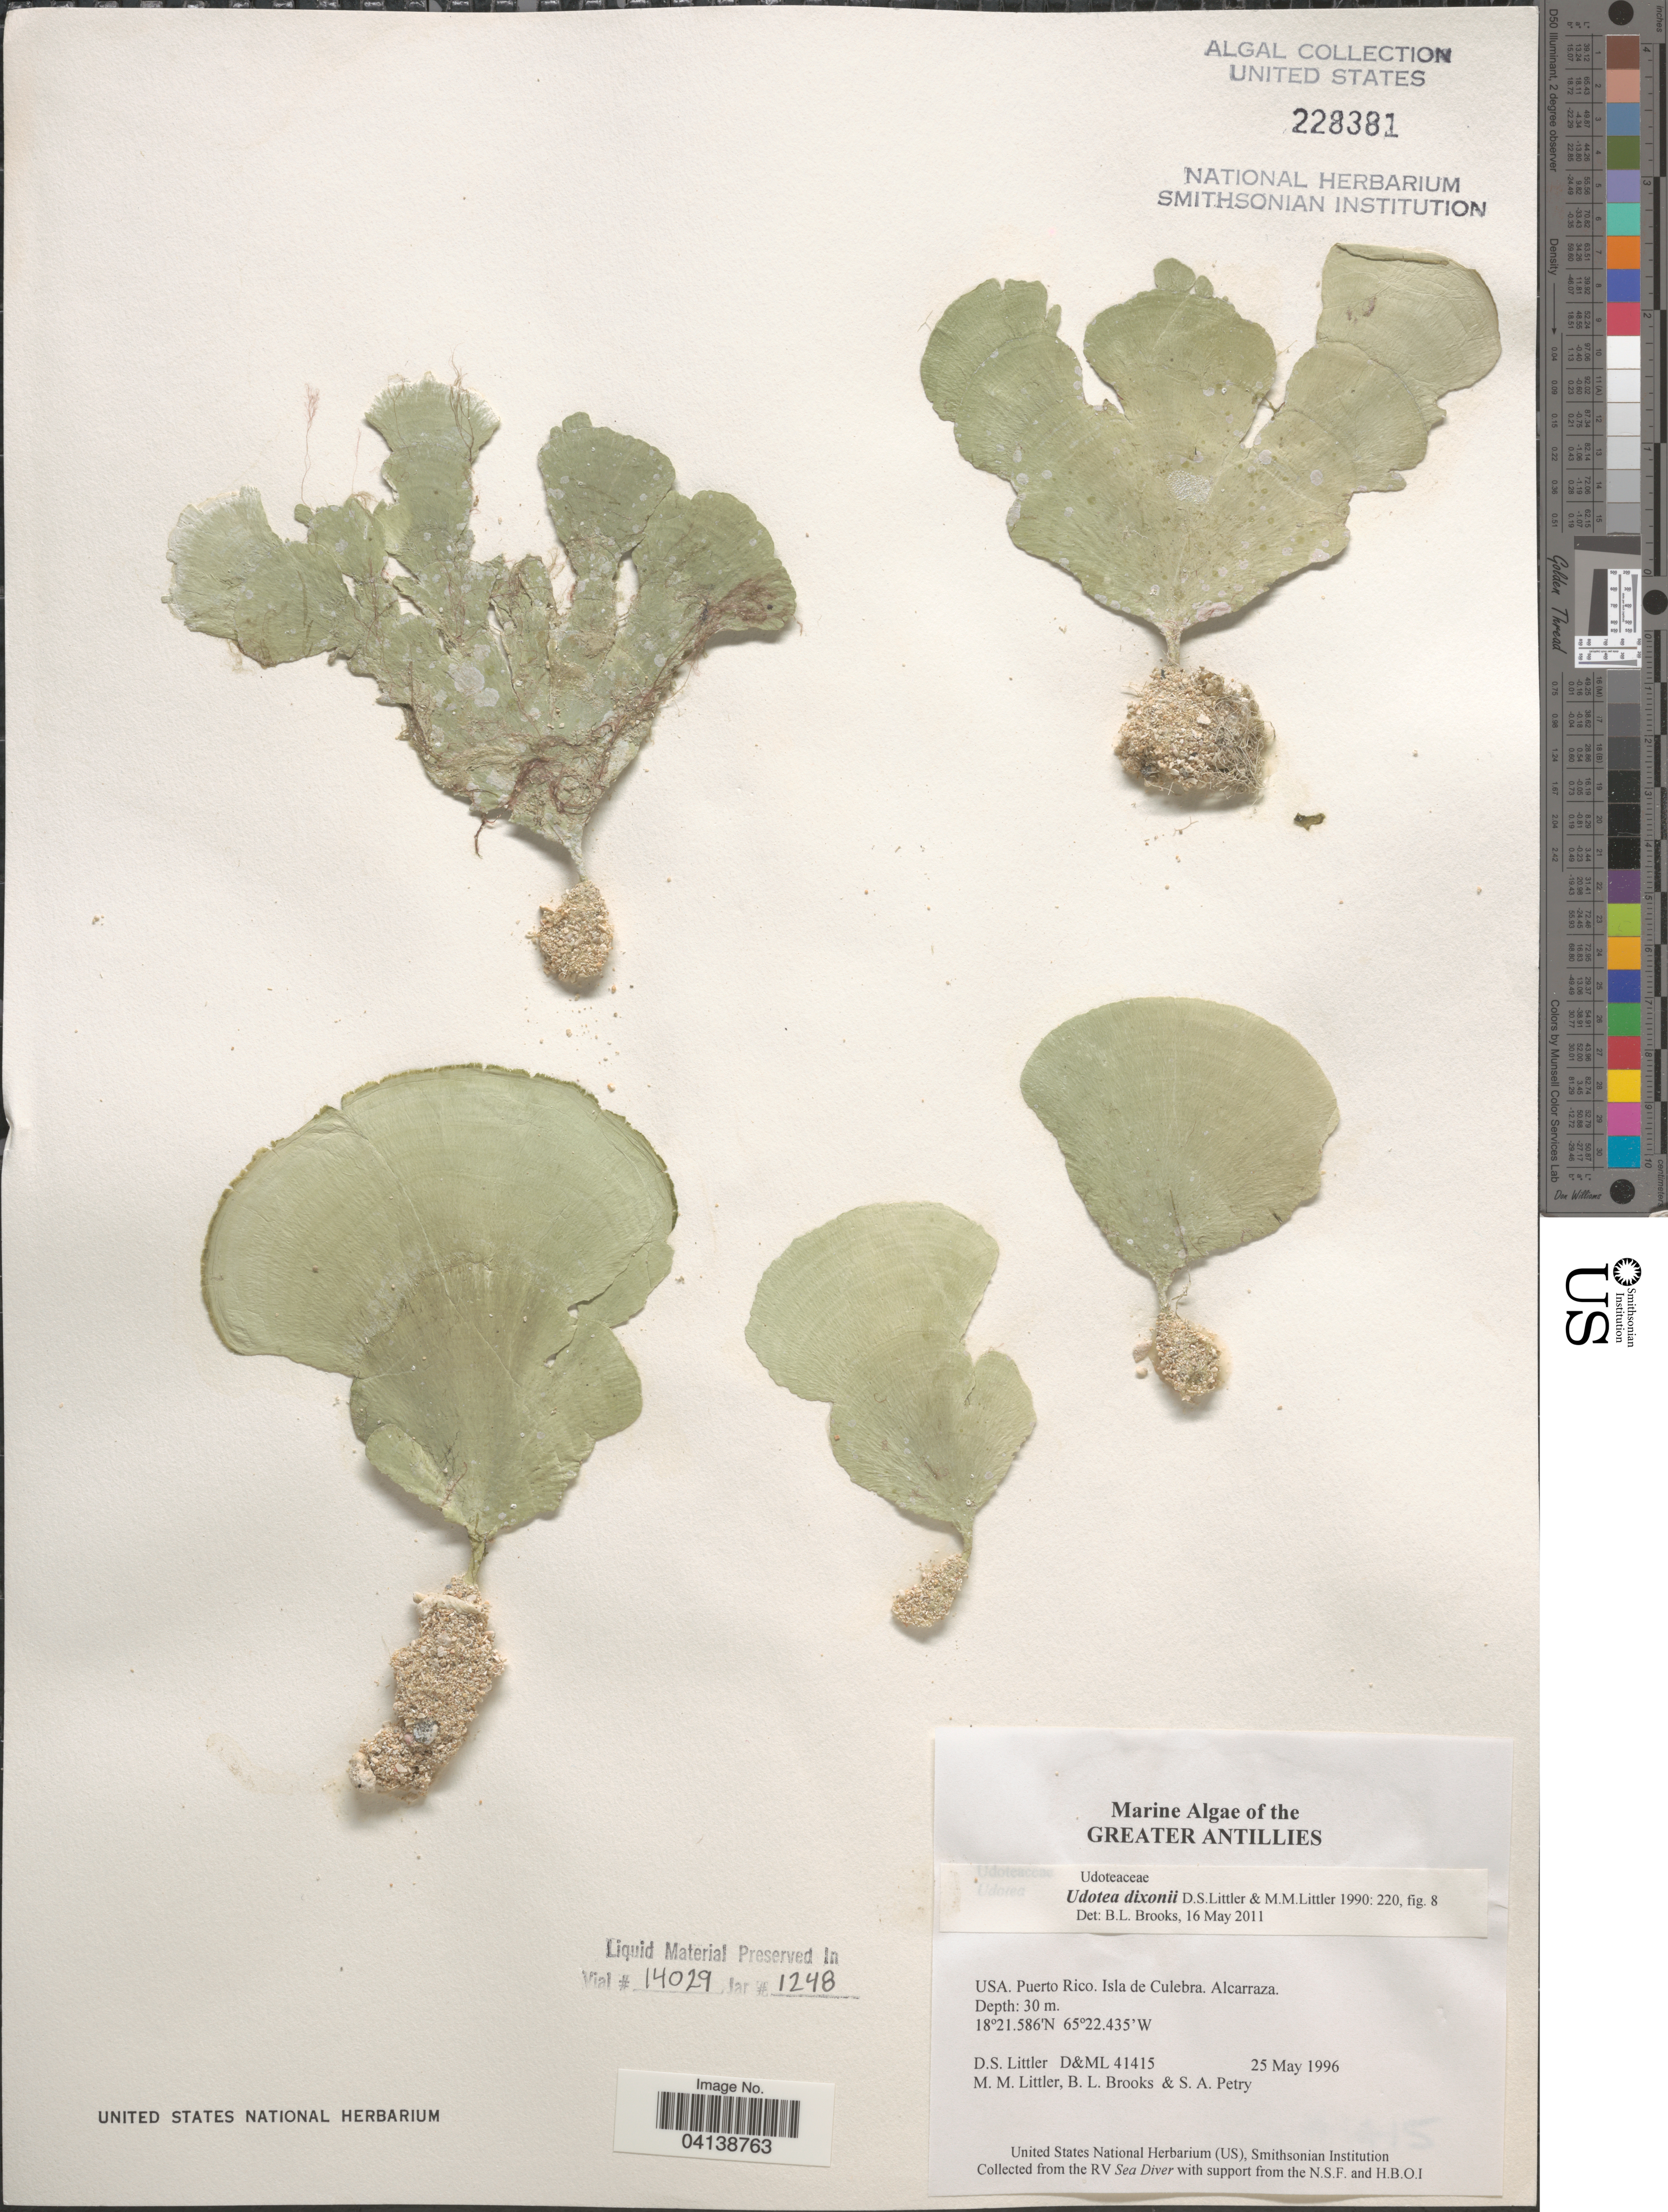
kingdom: Plantae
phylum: Chlorophyta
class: Ulvophyceae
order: Bryopsidales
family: Udoteaceae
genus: Udotea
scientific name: Udotea dixonii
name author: D.S. Littler & Littler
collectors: D. S. Littler, B. Brooks & S. Petry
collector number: D&ML41415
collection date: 1996-05-25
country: Puerto Rico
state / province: Culebra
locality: The Greater Antillies. Isla de Culebra. Alcarraza.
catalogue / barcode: US 228381